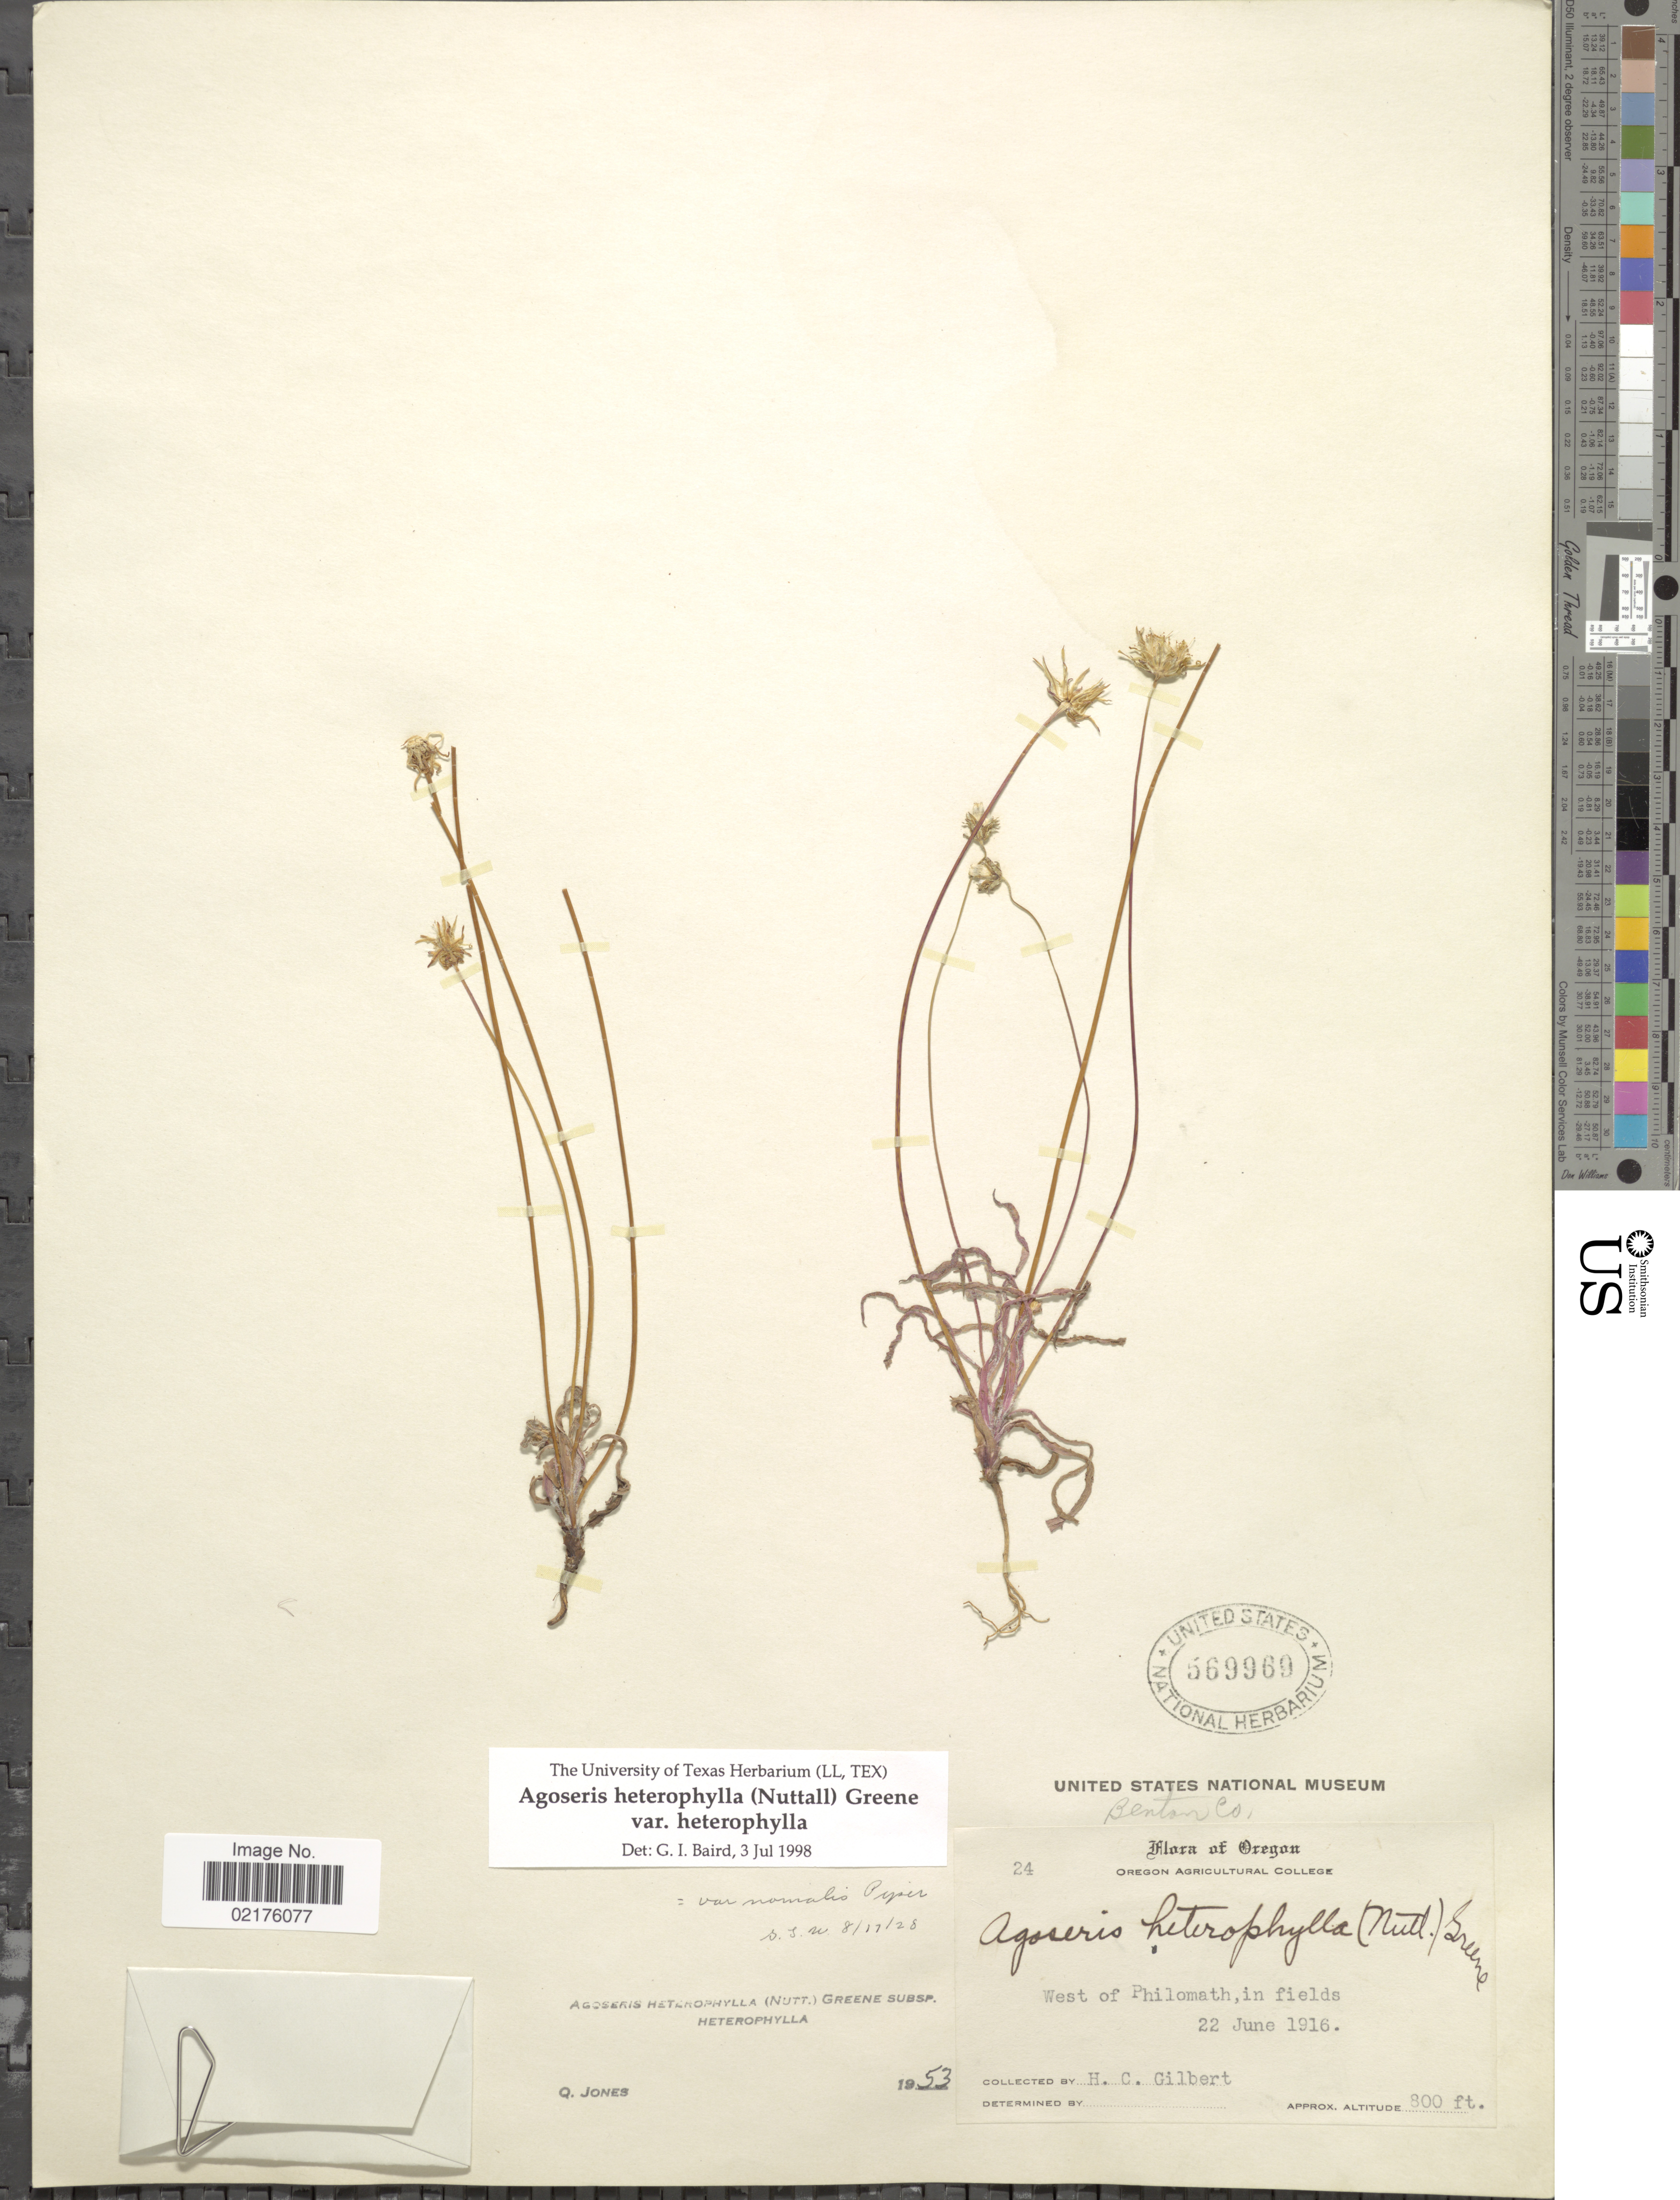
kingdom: Plantae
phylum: Tracheophyta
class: Magnoliopsida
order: Asterales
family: Asteraceae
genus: Agoseris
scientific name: Agoseris heterophylla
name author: (Nutt.) Greene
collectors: H. Gilbert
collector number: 24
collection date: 1916-06-22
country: United States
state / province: Oregon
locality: West of Philomatgh, in fields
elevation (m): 244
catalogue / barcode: US 569969